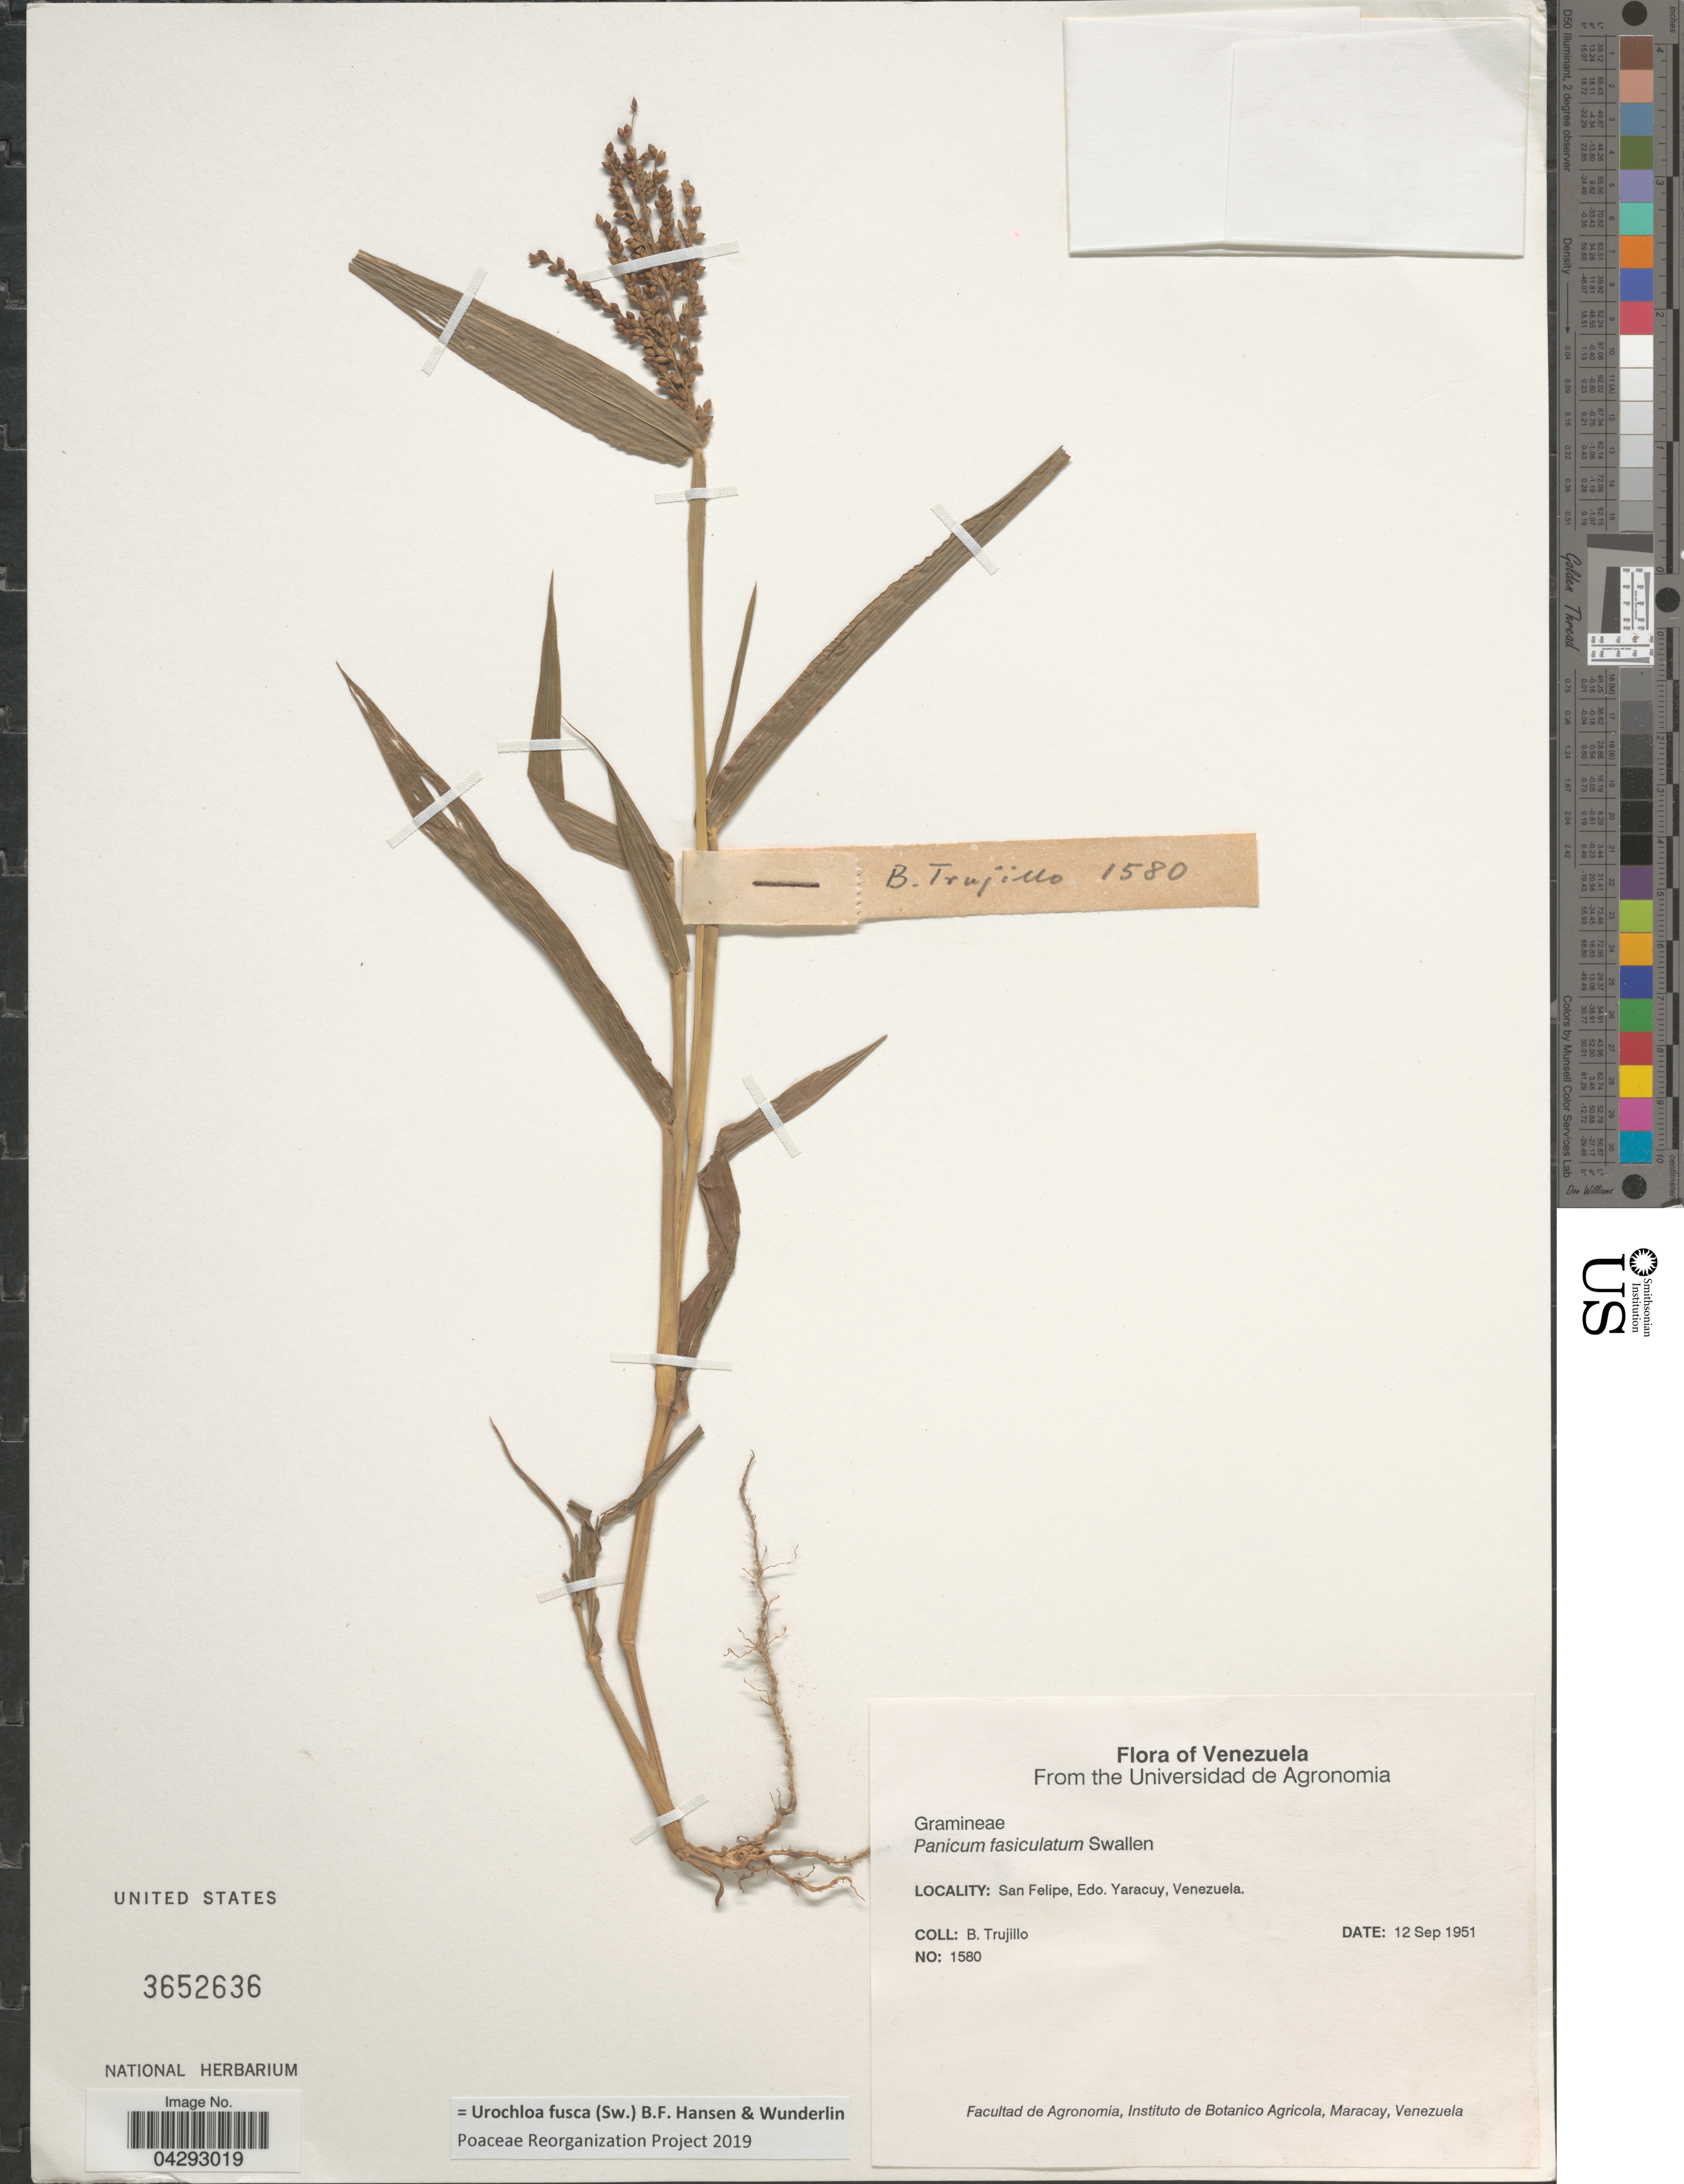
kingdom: Plantae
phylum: Tracheophyta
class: Liliopsida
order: Poales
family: Poaceae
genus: Urochloa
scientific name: Urochloa fusca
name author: (Sw.) B.F. Hansen & Wunderlin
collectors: B. Trujillo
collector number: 1580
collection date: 1951-09-12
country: Venezuela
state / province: Yaracuy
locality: San Felipe, Edo. Yaracuy.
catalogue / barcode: US 3652636